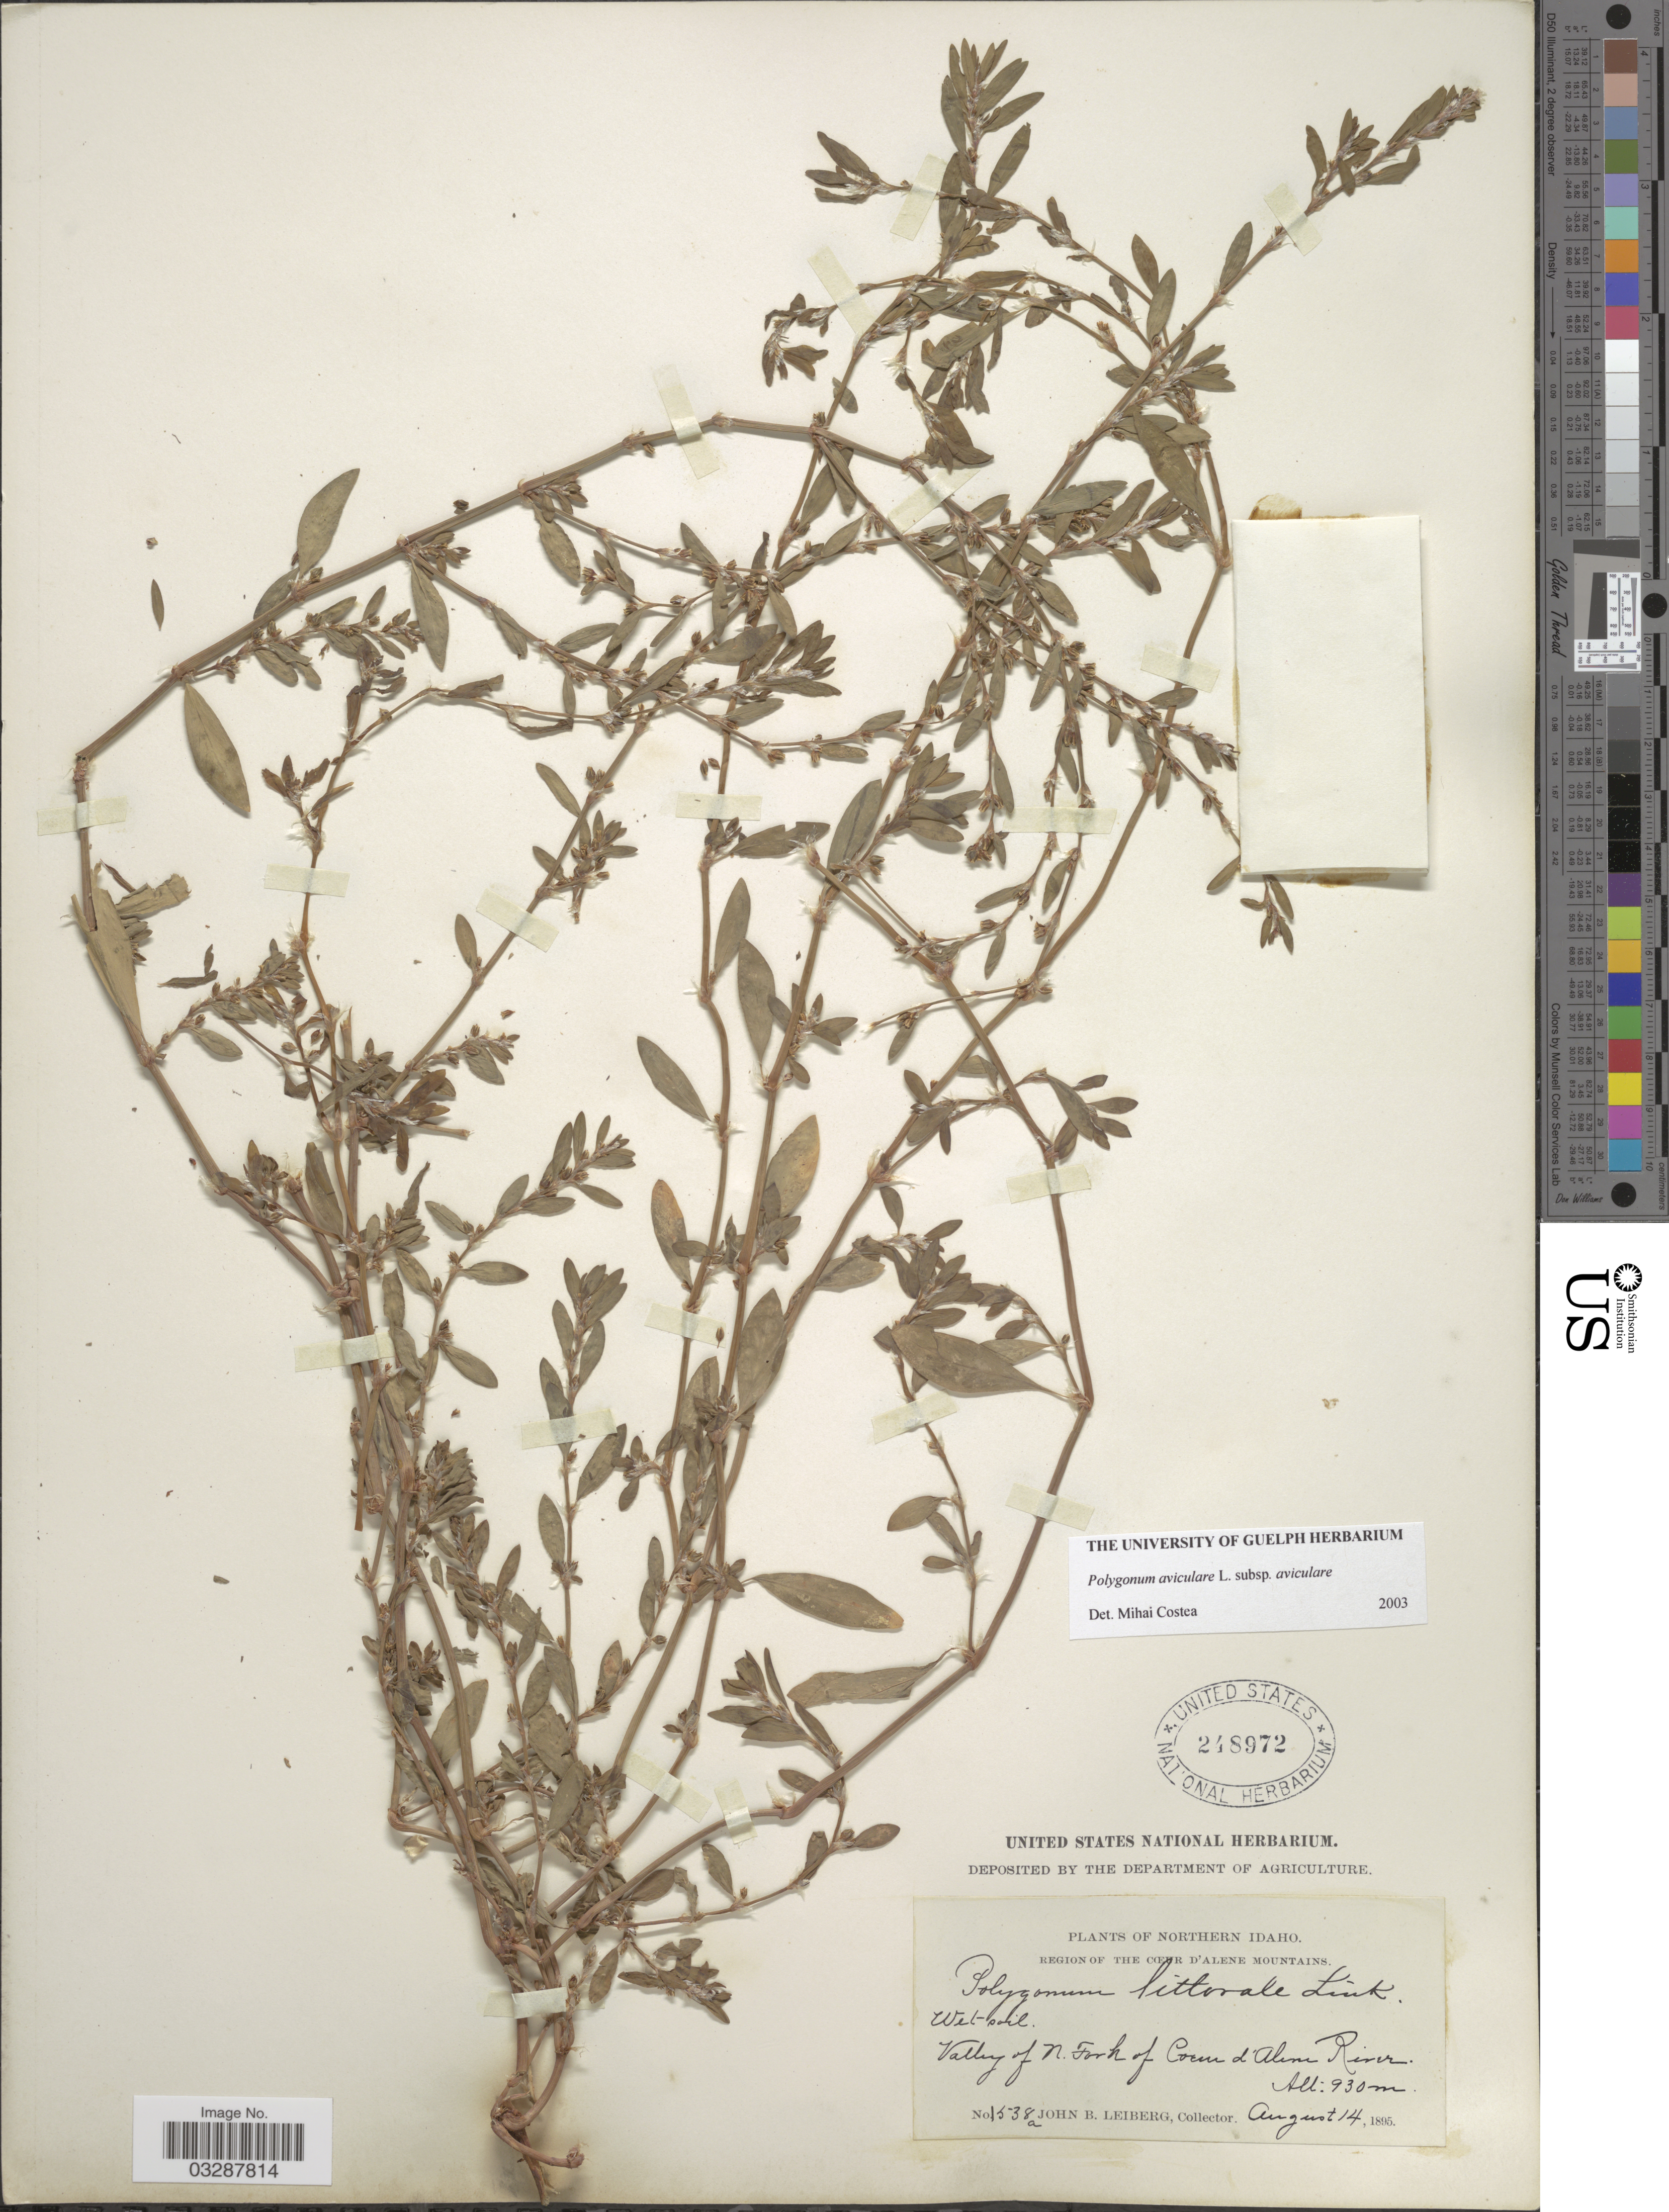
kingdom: Plantae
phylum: Tracheophyta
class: Magnoliopsida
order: Caryophyllales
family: Polygonaceae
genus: Polygonum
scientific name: Polygonum aviculare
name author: L.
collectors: J. B. Leiberg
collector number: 1538a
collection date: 1895-08-14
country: United States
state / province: Idaho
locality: Northern Idaho. Region of the Coeur d'Alene Mountains. Valley of N. Fork of Coeur d'Alene River.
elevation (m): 930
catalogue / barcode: US 248972